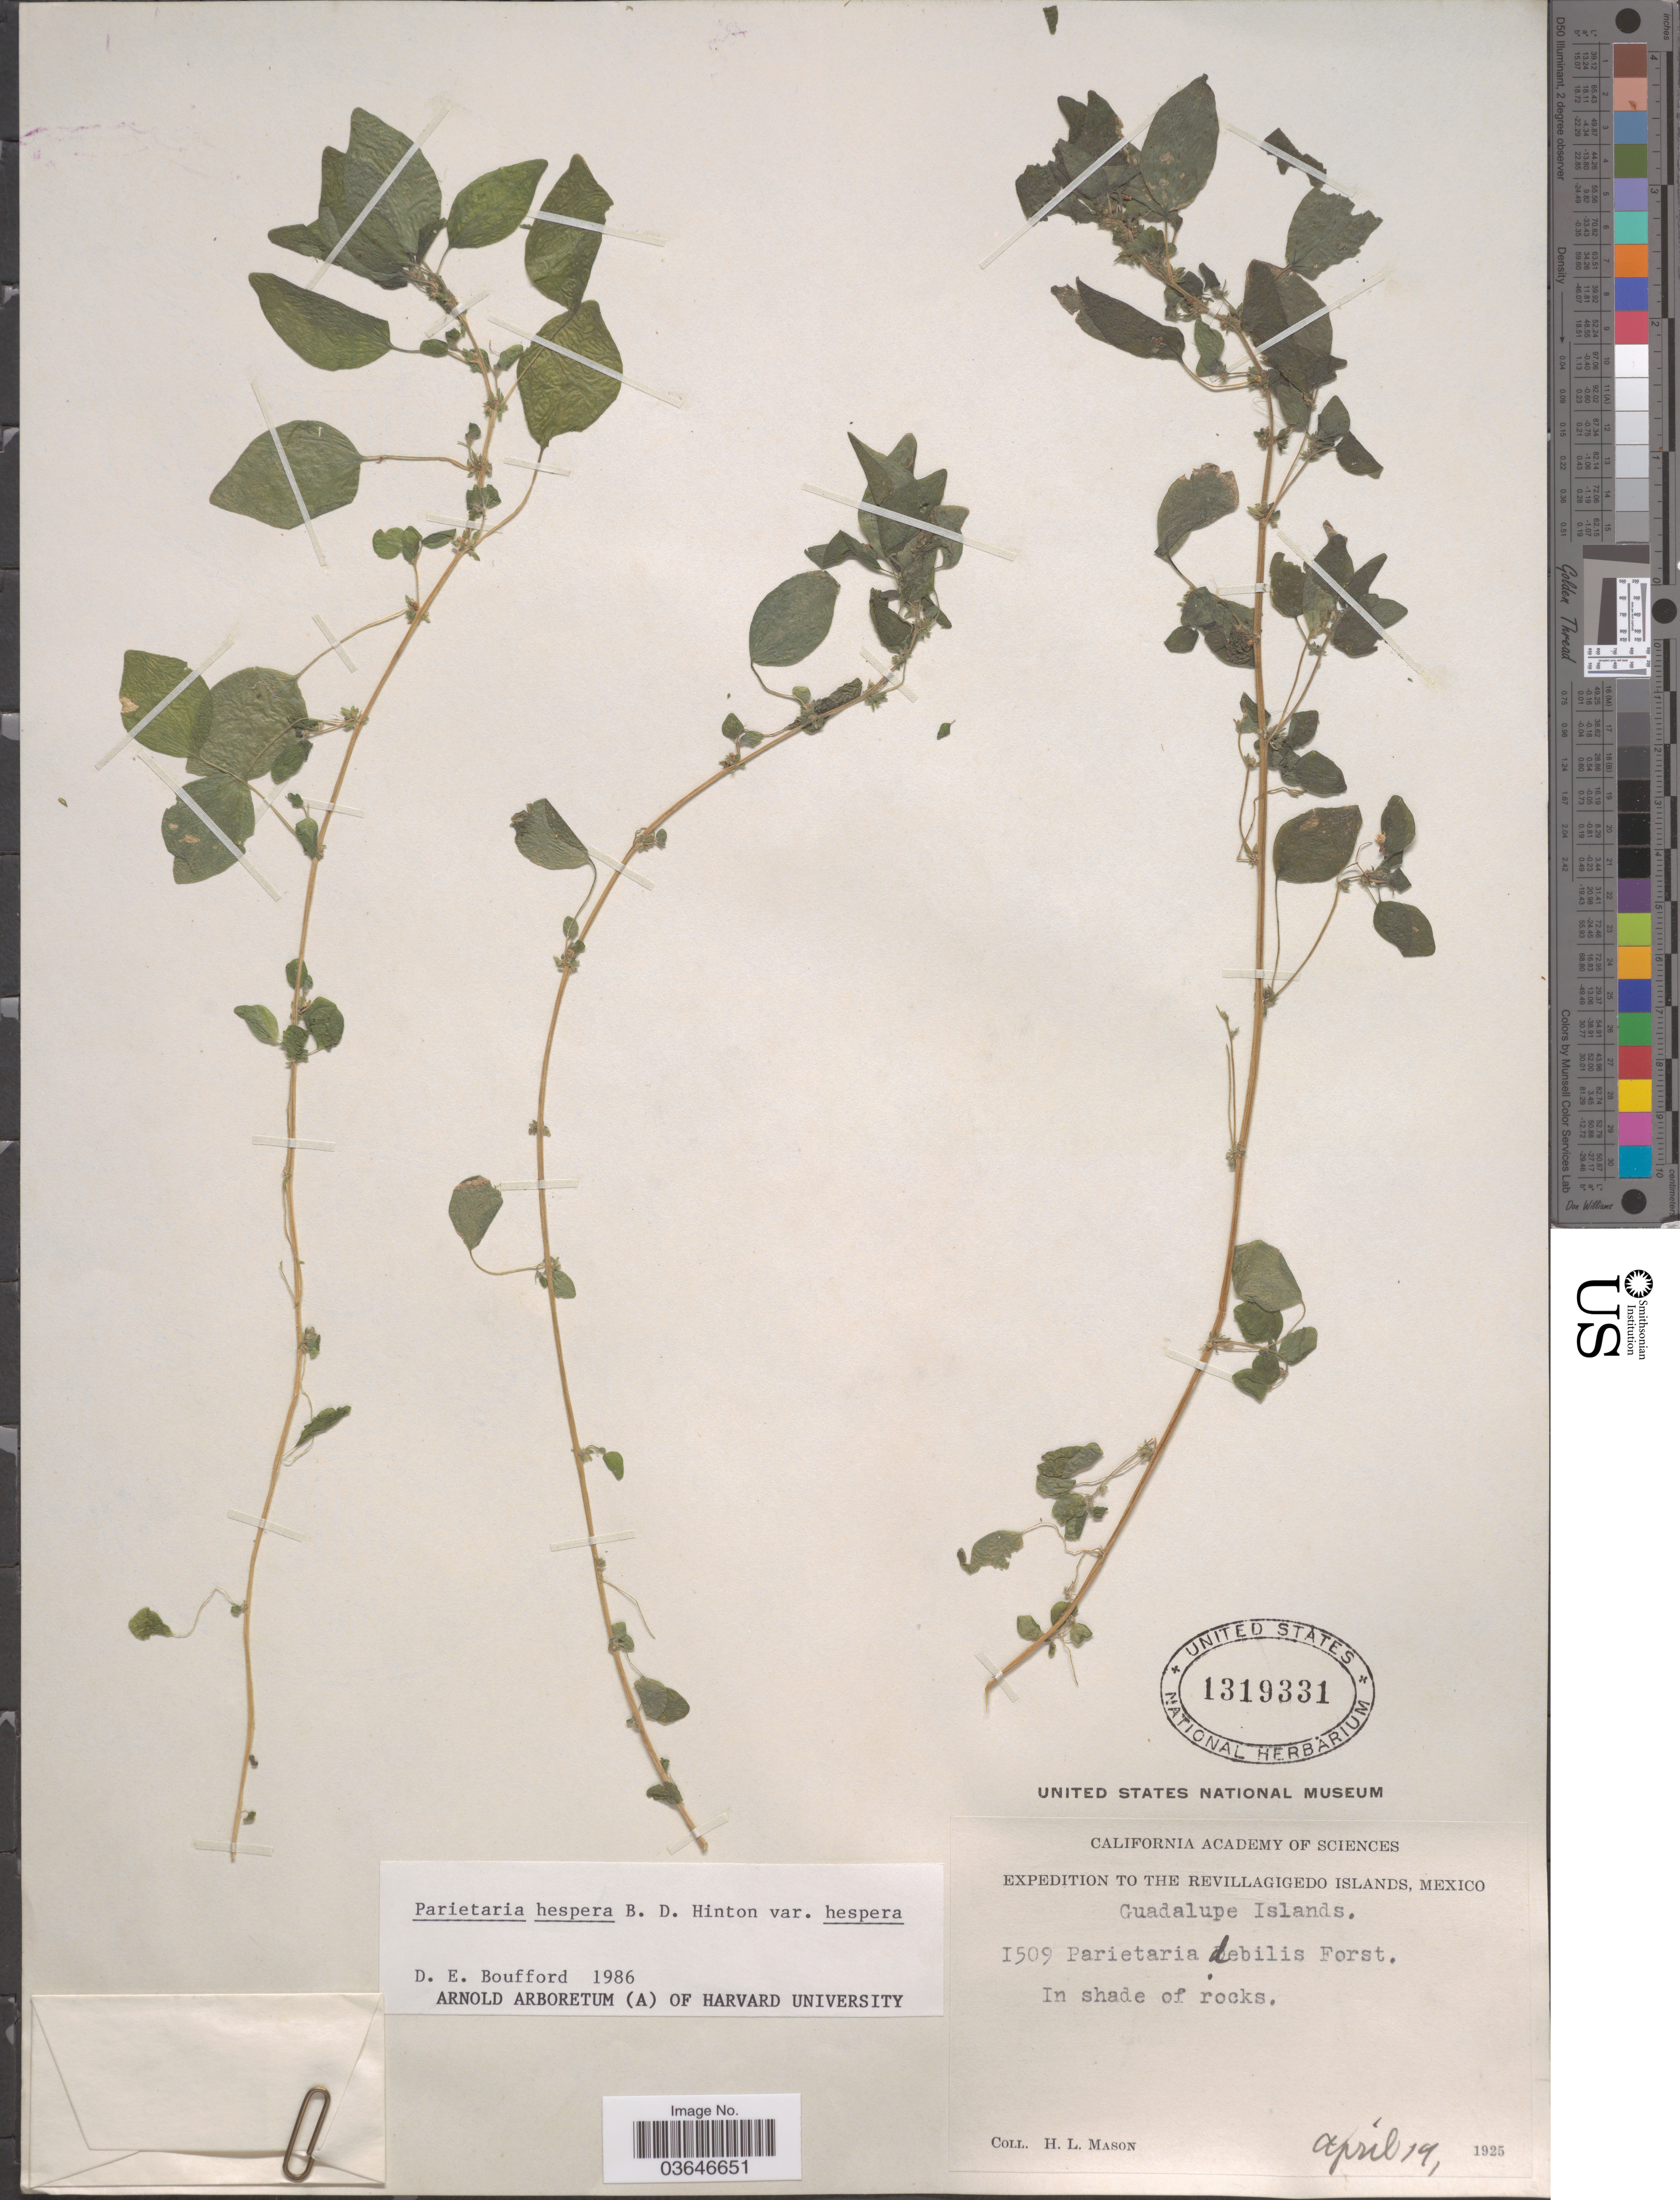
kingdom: Plantae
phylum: Tracheophyta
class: Magnoliopsida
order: Rosales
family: Urticaceae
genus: Parietaria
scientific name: Parietaria hespera var. hespera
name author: Hinton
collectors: H. L. Mason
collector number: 1509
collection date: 1925-04-19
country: Mexico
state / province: Colima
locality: Revillagigedo Islands. Guadalupe Islands.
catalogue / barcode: US 1319331